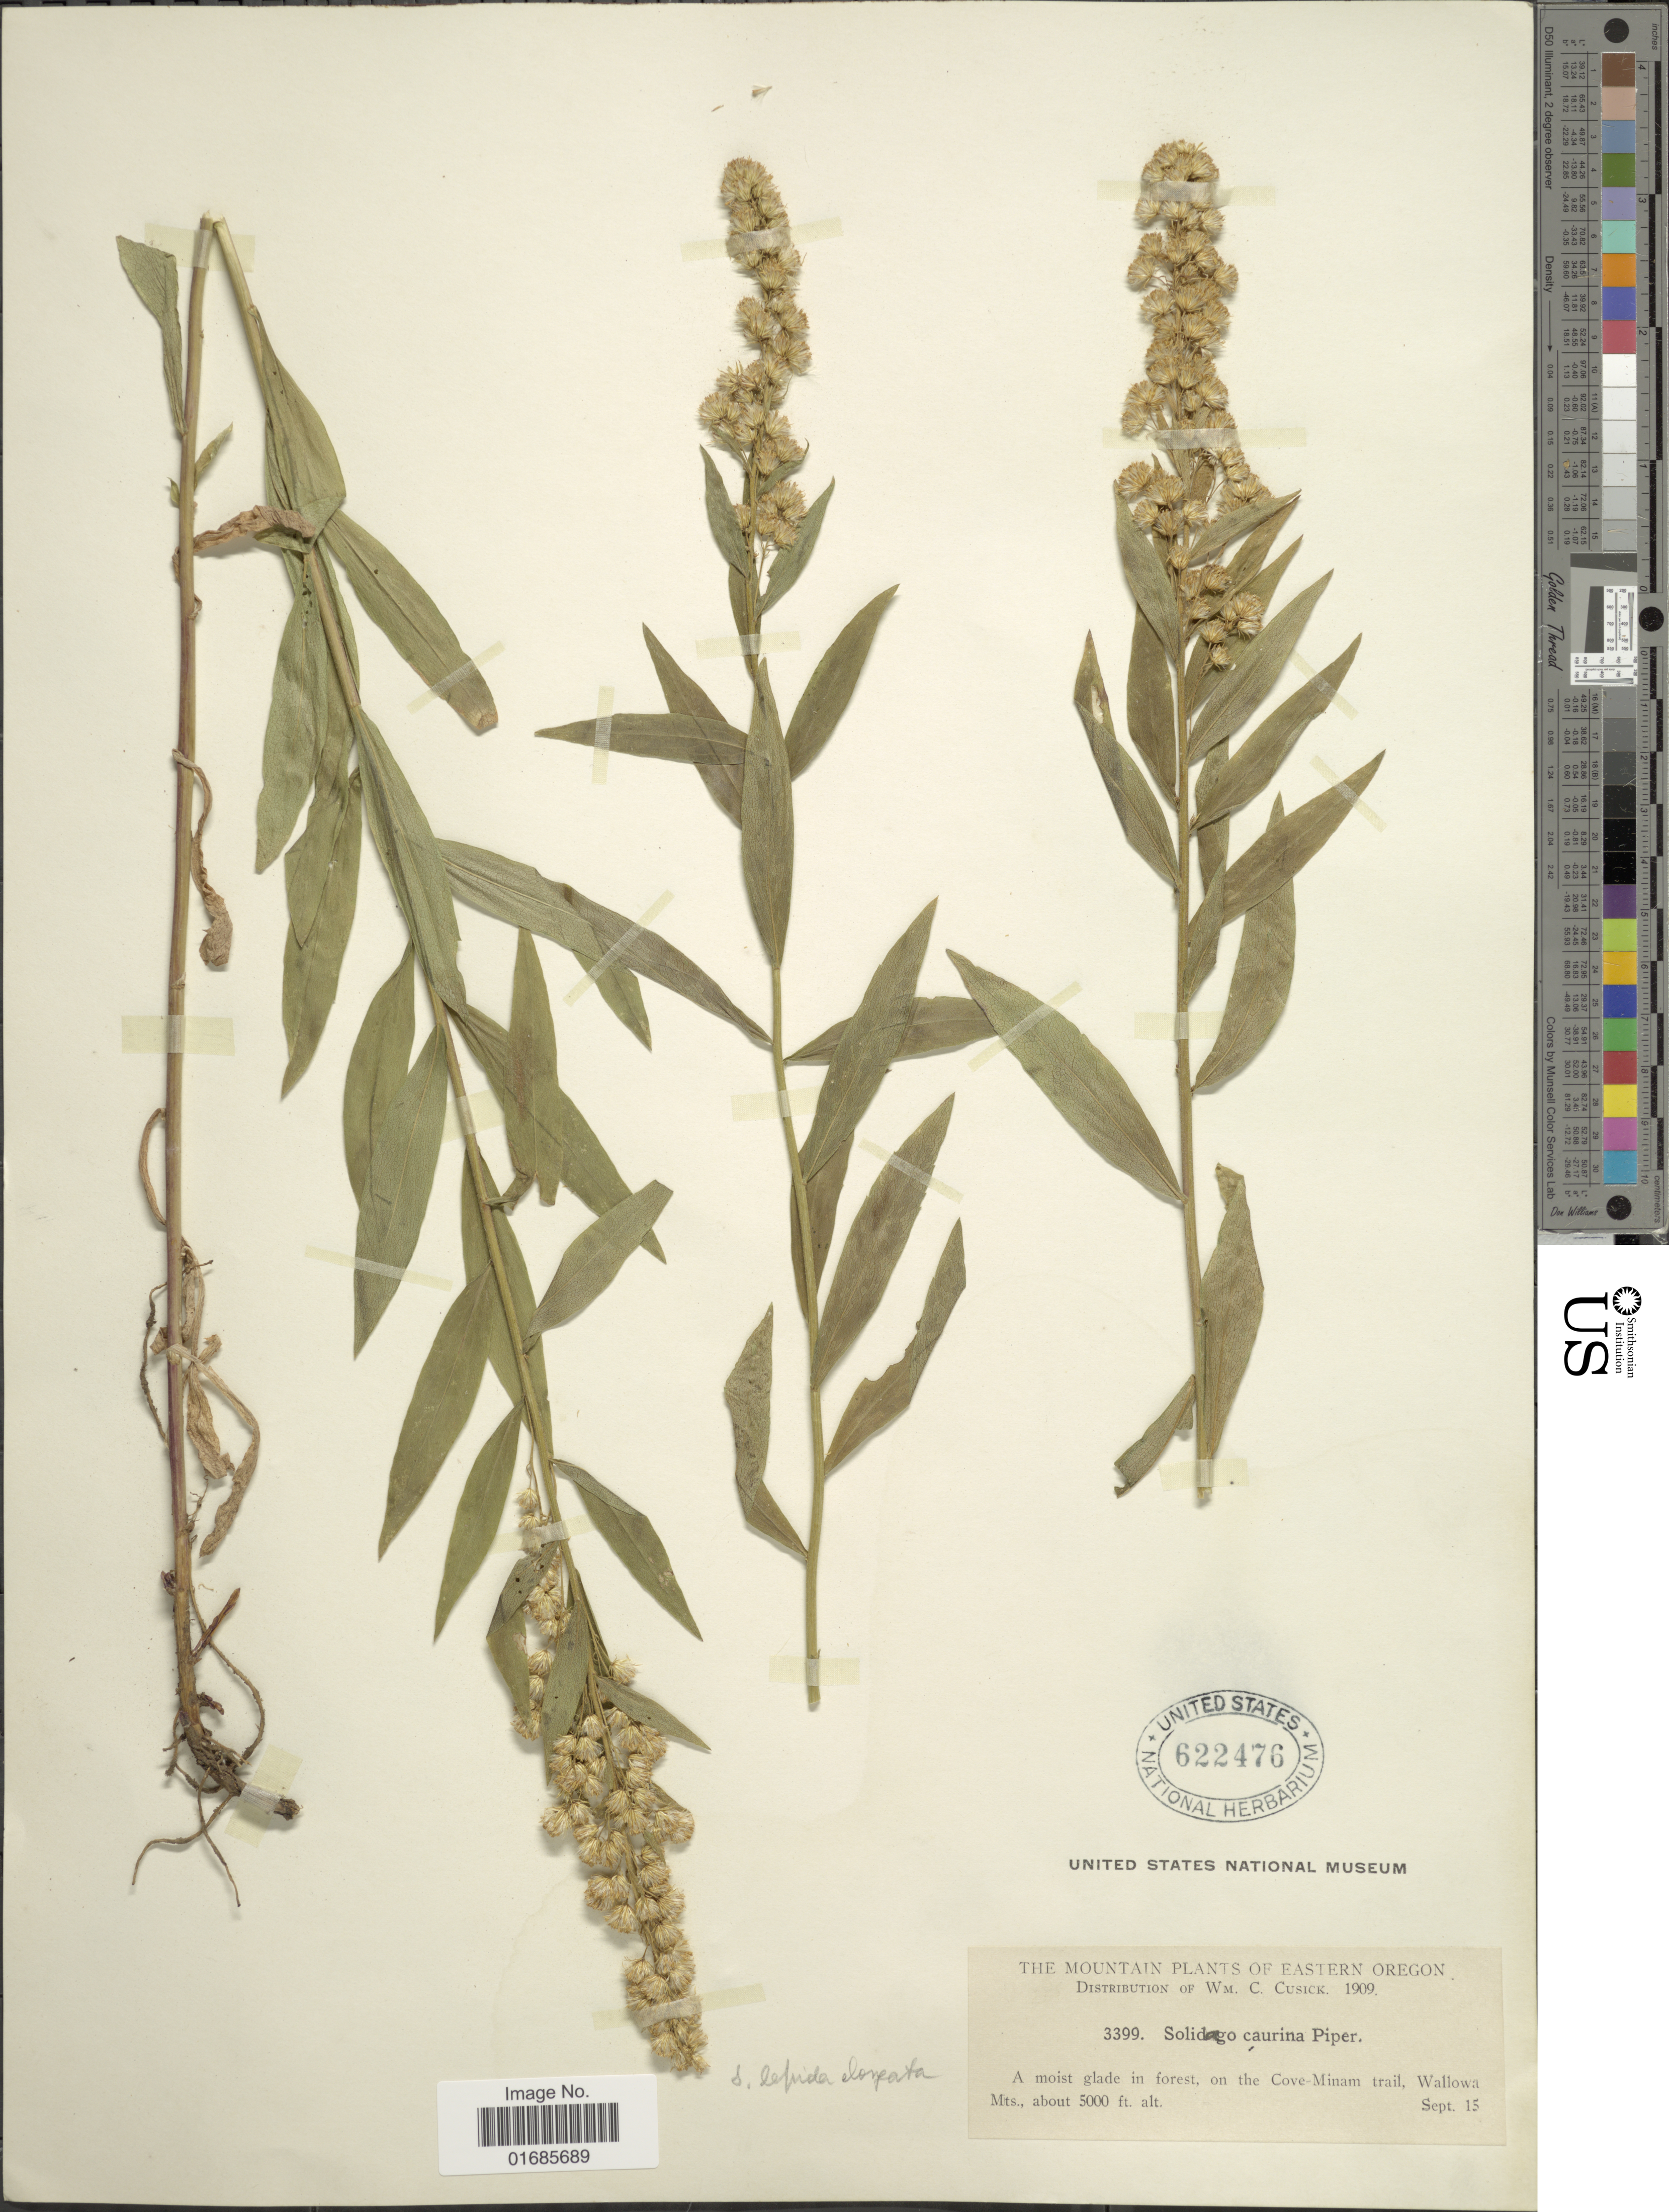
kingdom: Plantae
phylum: Tracheophyta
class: Magnoliopsida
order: Asterales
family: Asteraceae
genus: Solidago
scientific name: Solidago canadensis var. salebrosa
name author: (Piper) M.E. Jones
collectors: W. C. Cusick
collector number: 3399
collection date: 1909-09-15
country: United States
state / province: Oregon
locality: Eastern Oregon, on the Cove-Minam trail, Wallowa Mts.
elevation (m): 1524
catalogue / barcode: US 622476